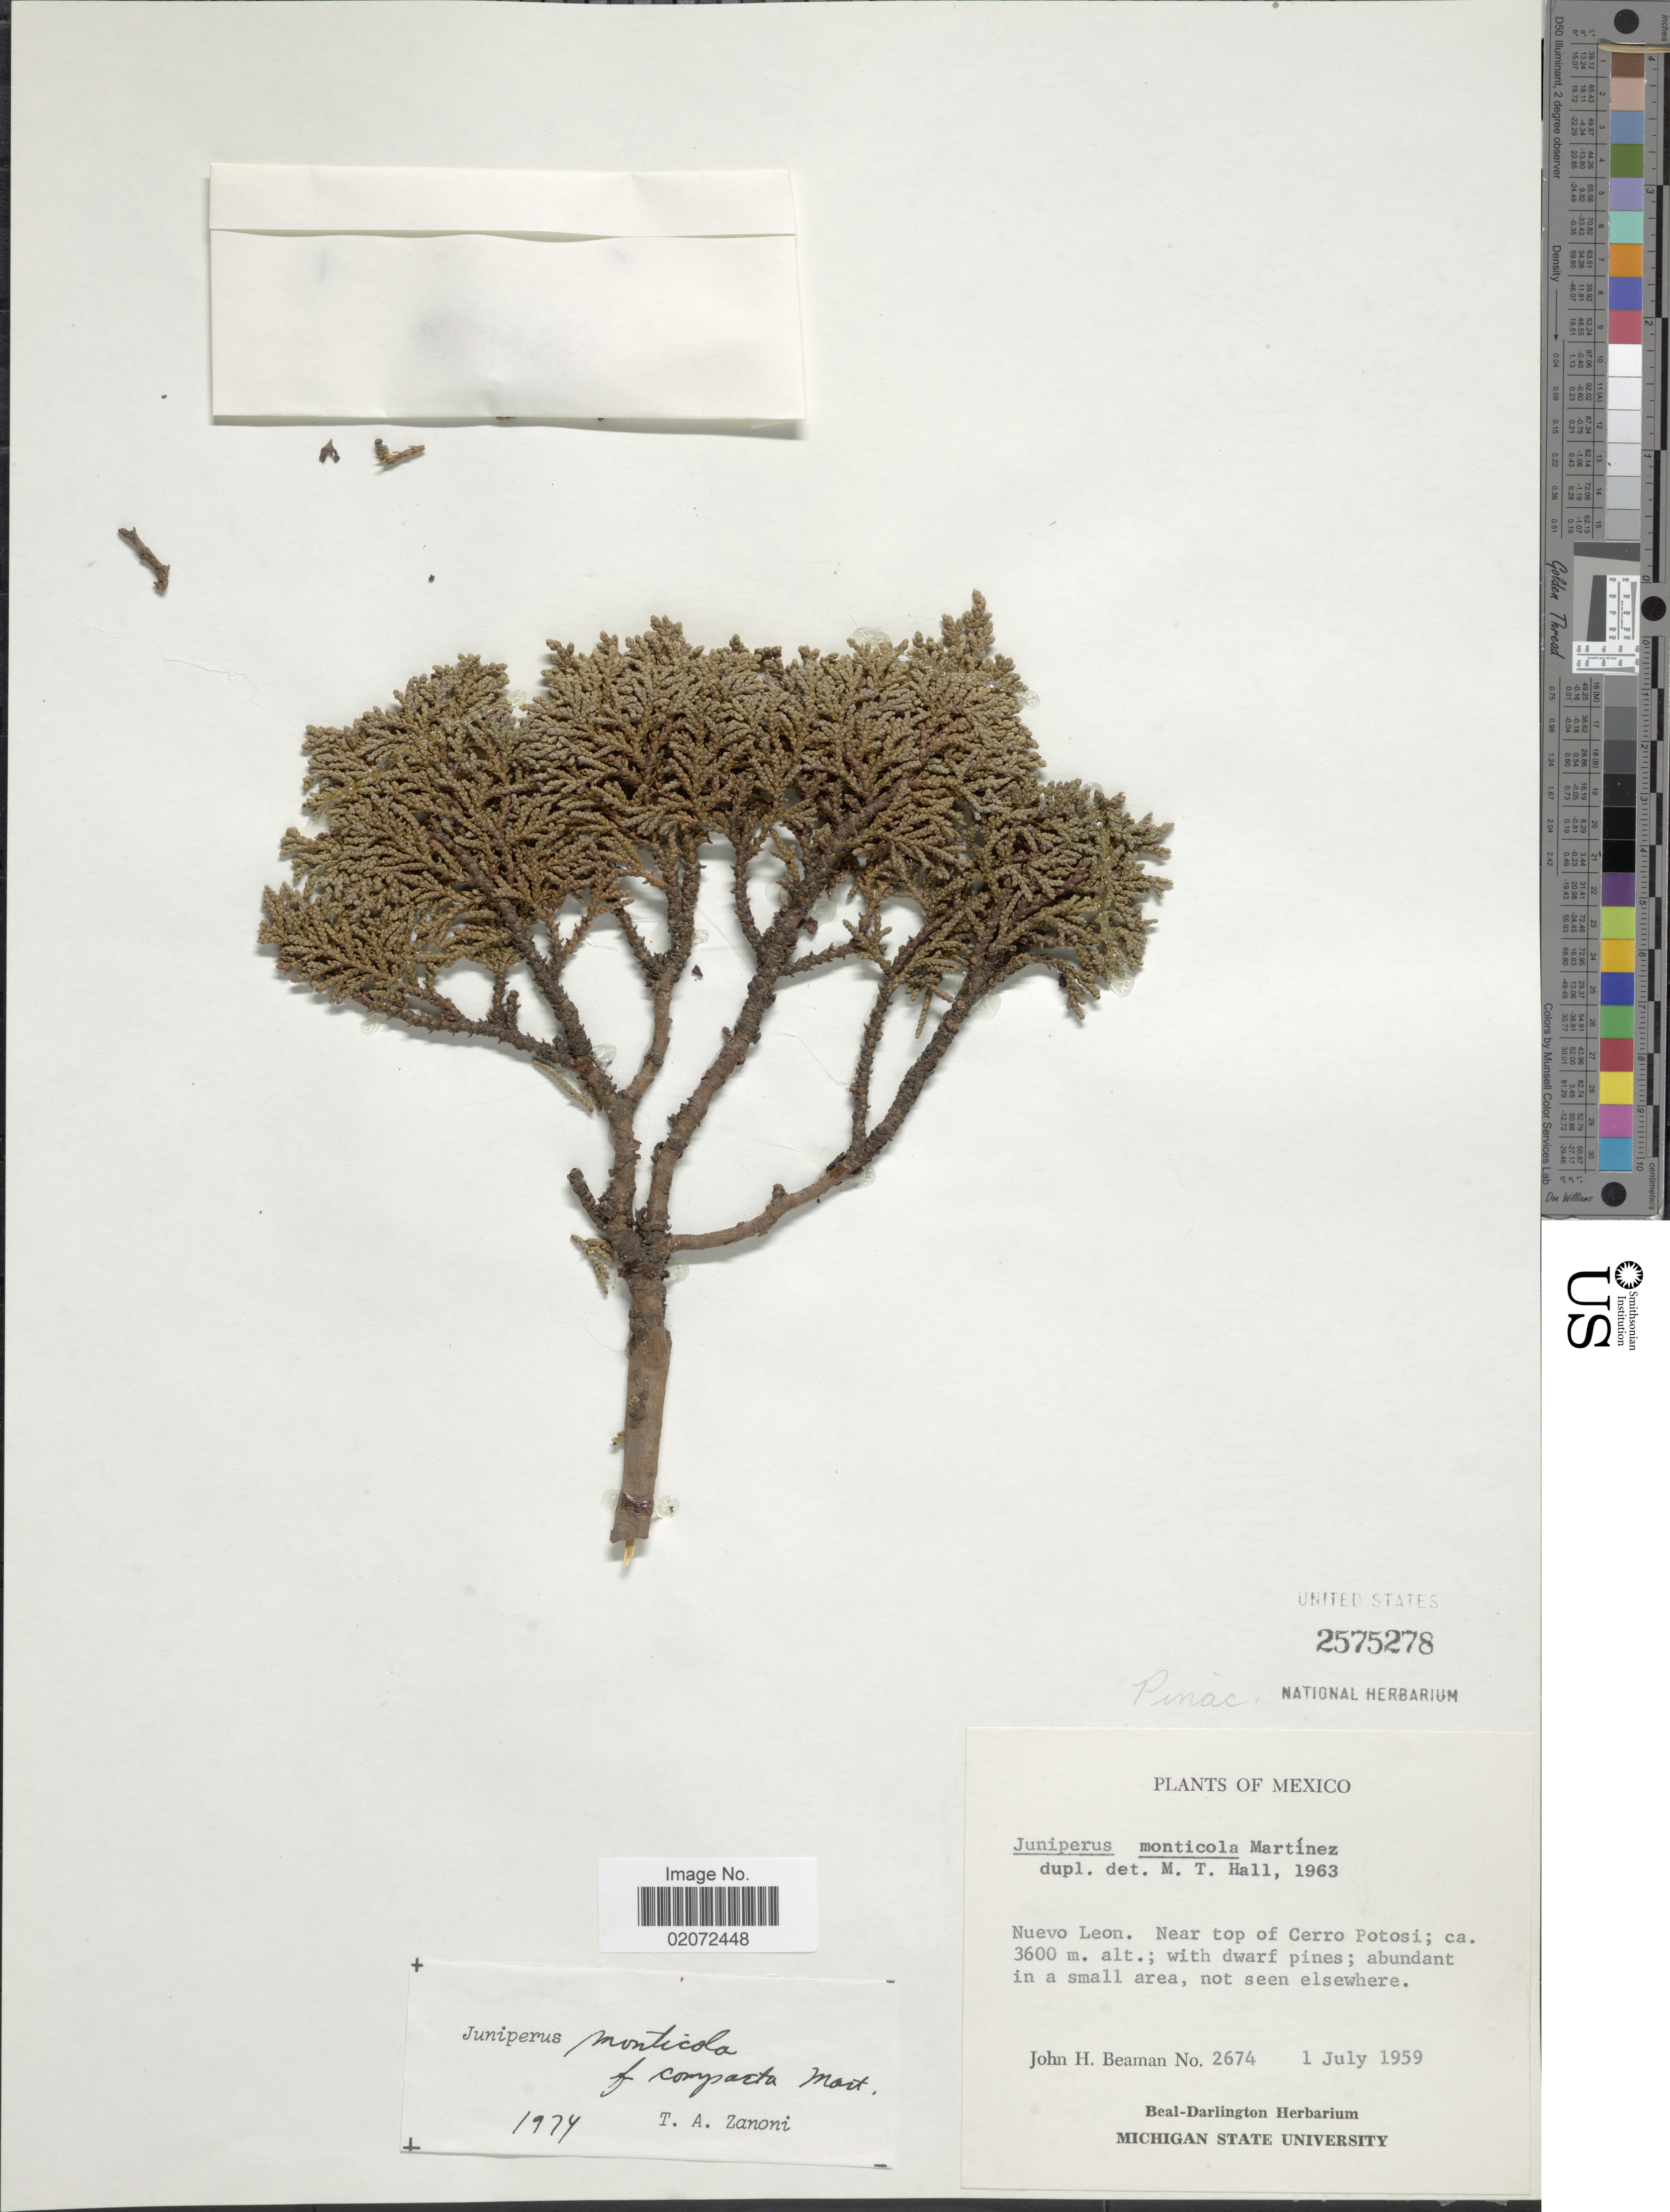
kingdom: Plantae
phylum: Tracheophyta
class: Pinopsida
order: Pinales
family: Cupressaceae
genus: Juniperus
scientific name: Juniperus monticola f. compacta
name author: Martínez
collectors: J. H. Beaman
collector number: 2674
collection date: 1959-07-01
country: Mexico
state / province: Nuevo León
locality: Near top of Cerro Potosi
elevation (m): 3600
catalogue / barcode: US 2575278